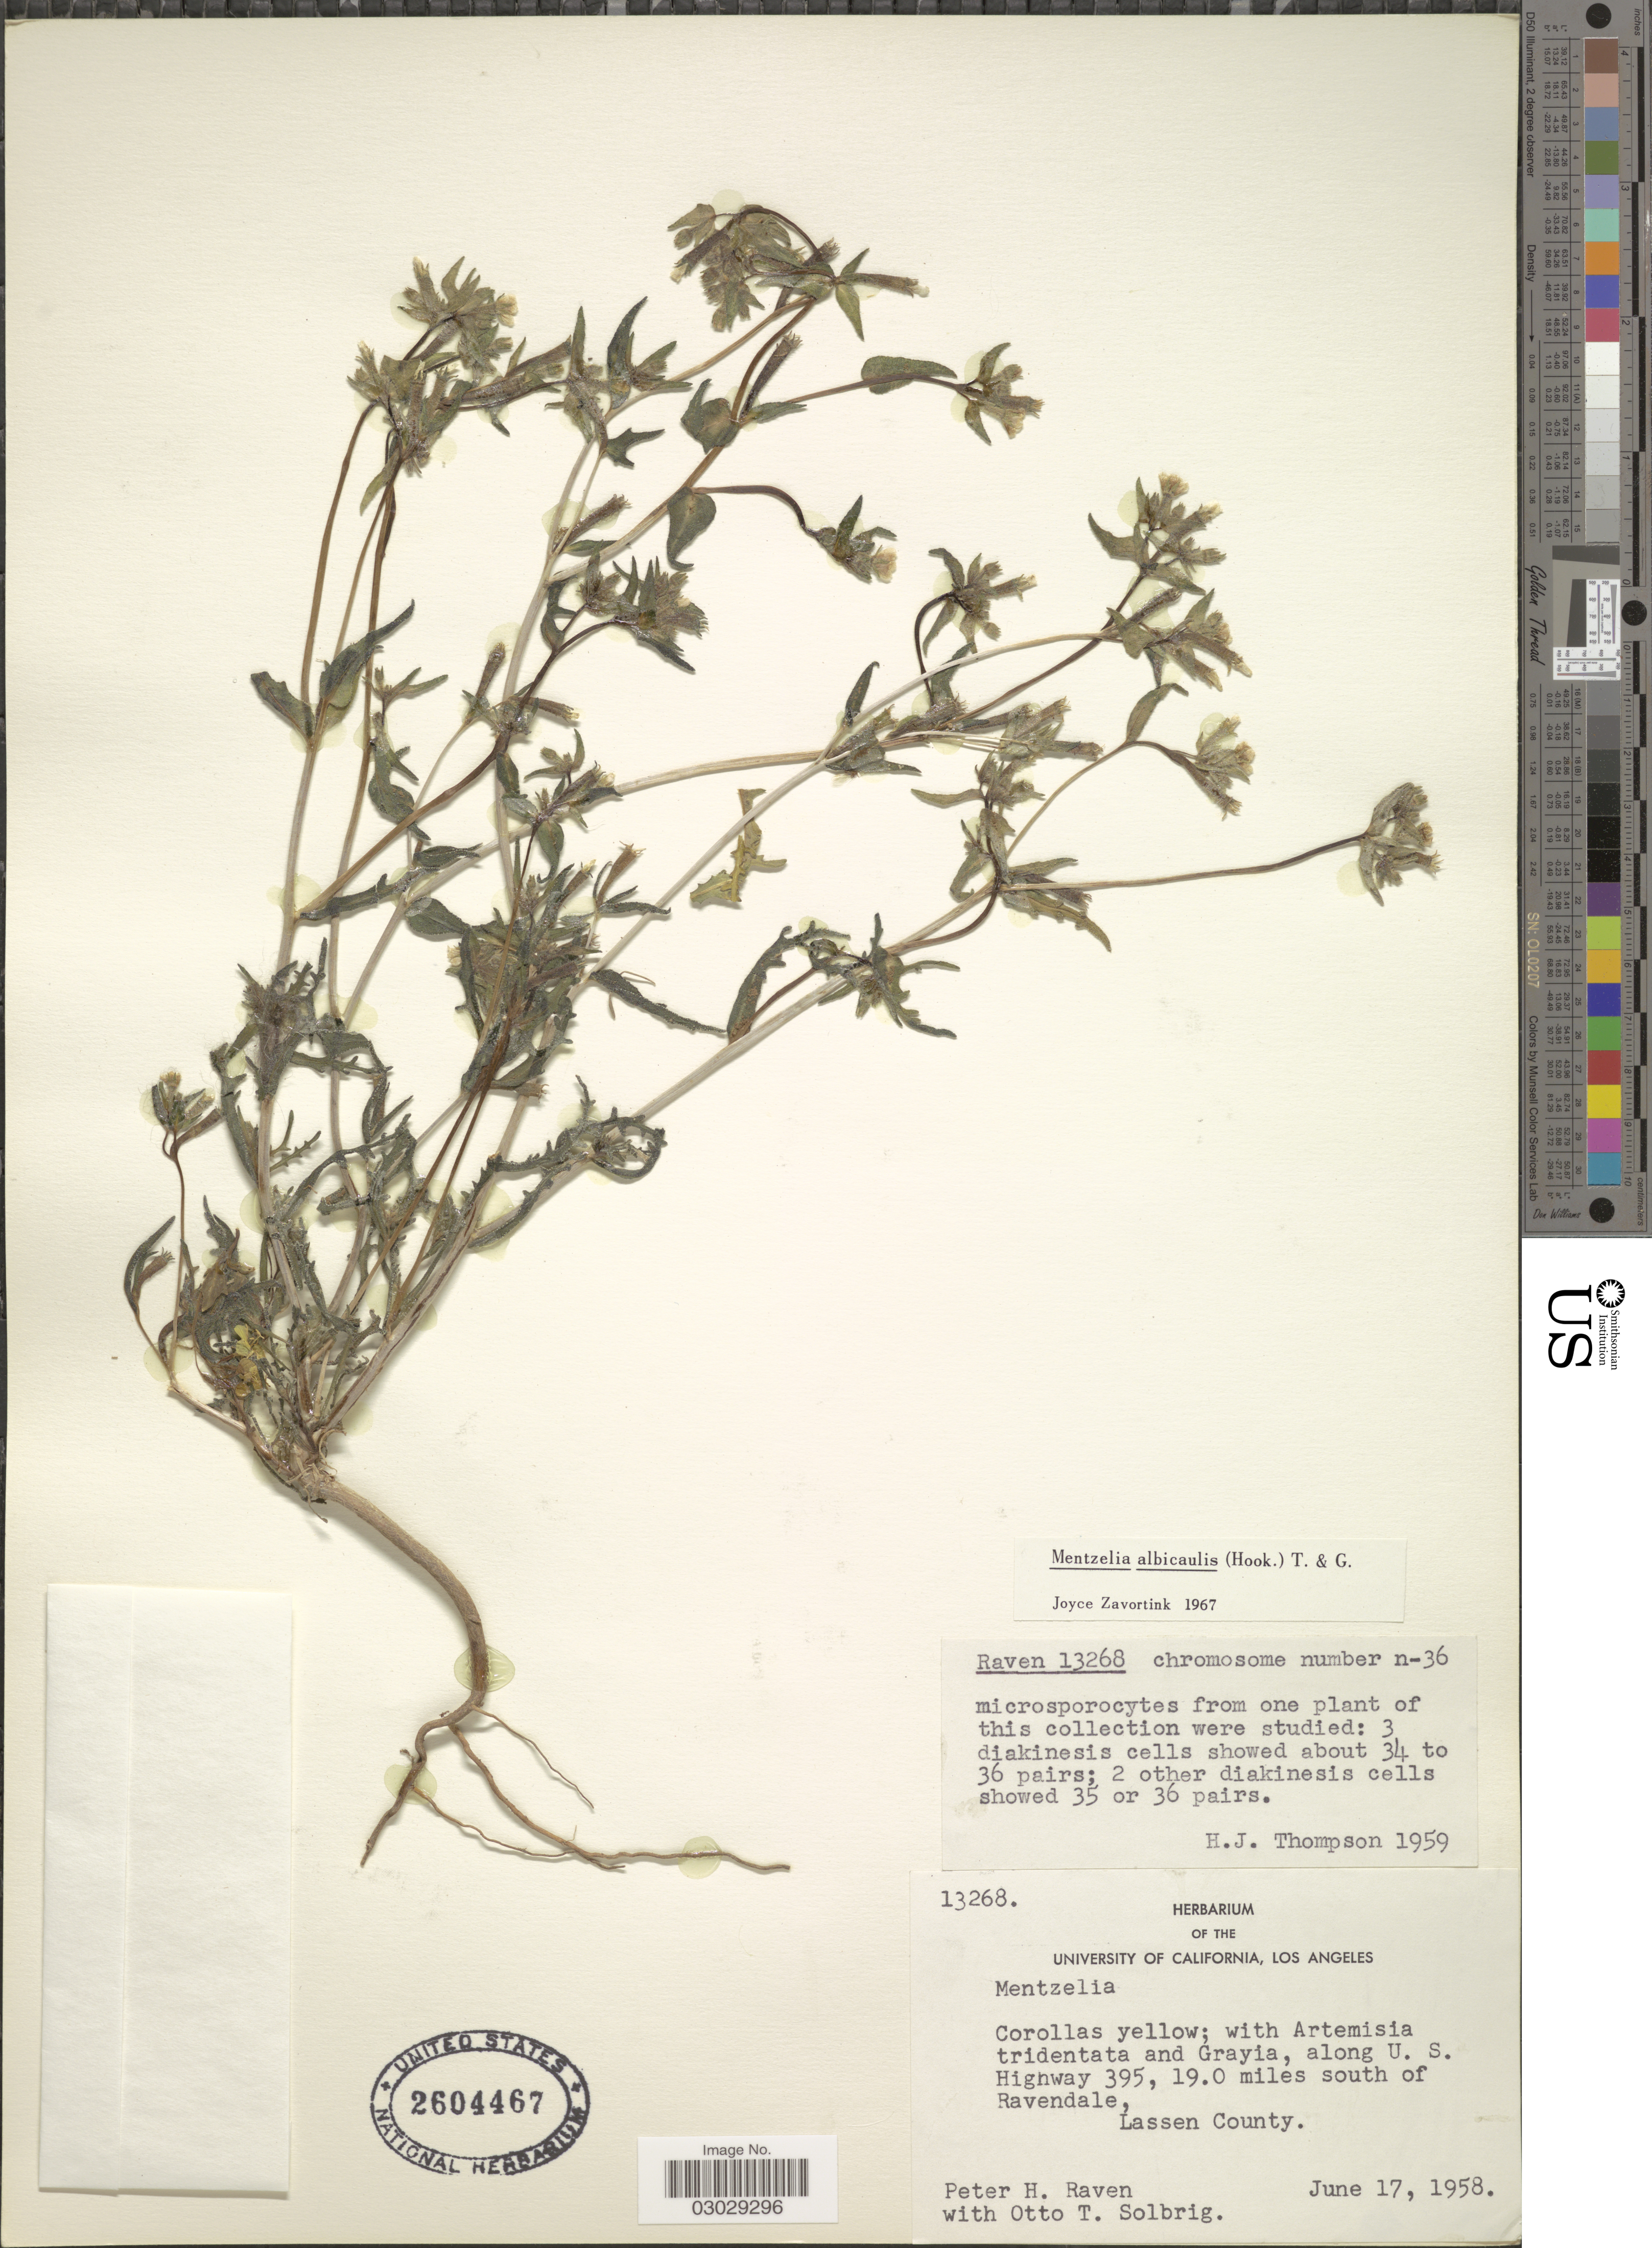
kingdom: Plantae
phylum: Tracheophyta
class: Magnoliopsida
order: Cornales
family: Loasaceae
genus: Mentzelia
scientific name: Mentzelia albicaulis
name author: (Douglas ex Hook.) Douglas ex Torr. & A. Gray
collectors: P. Raven & O. T. Solbrig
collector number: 13268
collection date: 1958-06-17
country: United States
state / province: California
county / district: Lassen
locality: Along U.S. Highway 395, 19.0 miles south of Ravendale, Lassen County.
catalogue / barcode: US 2604467